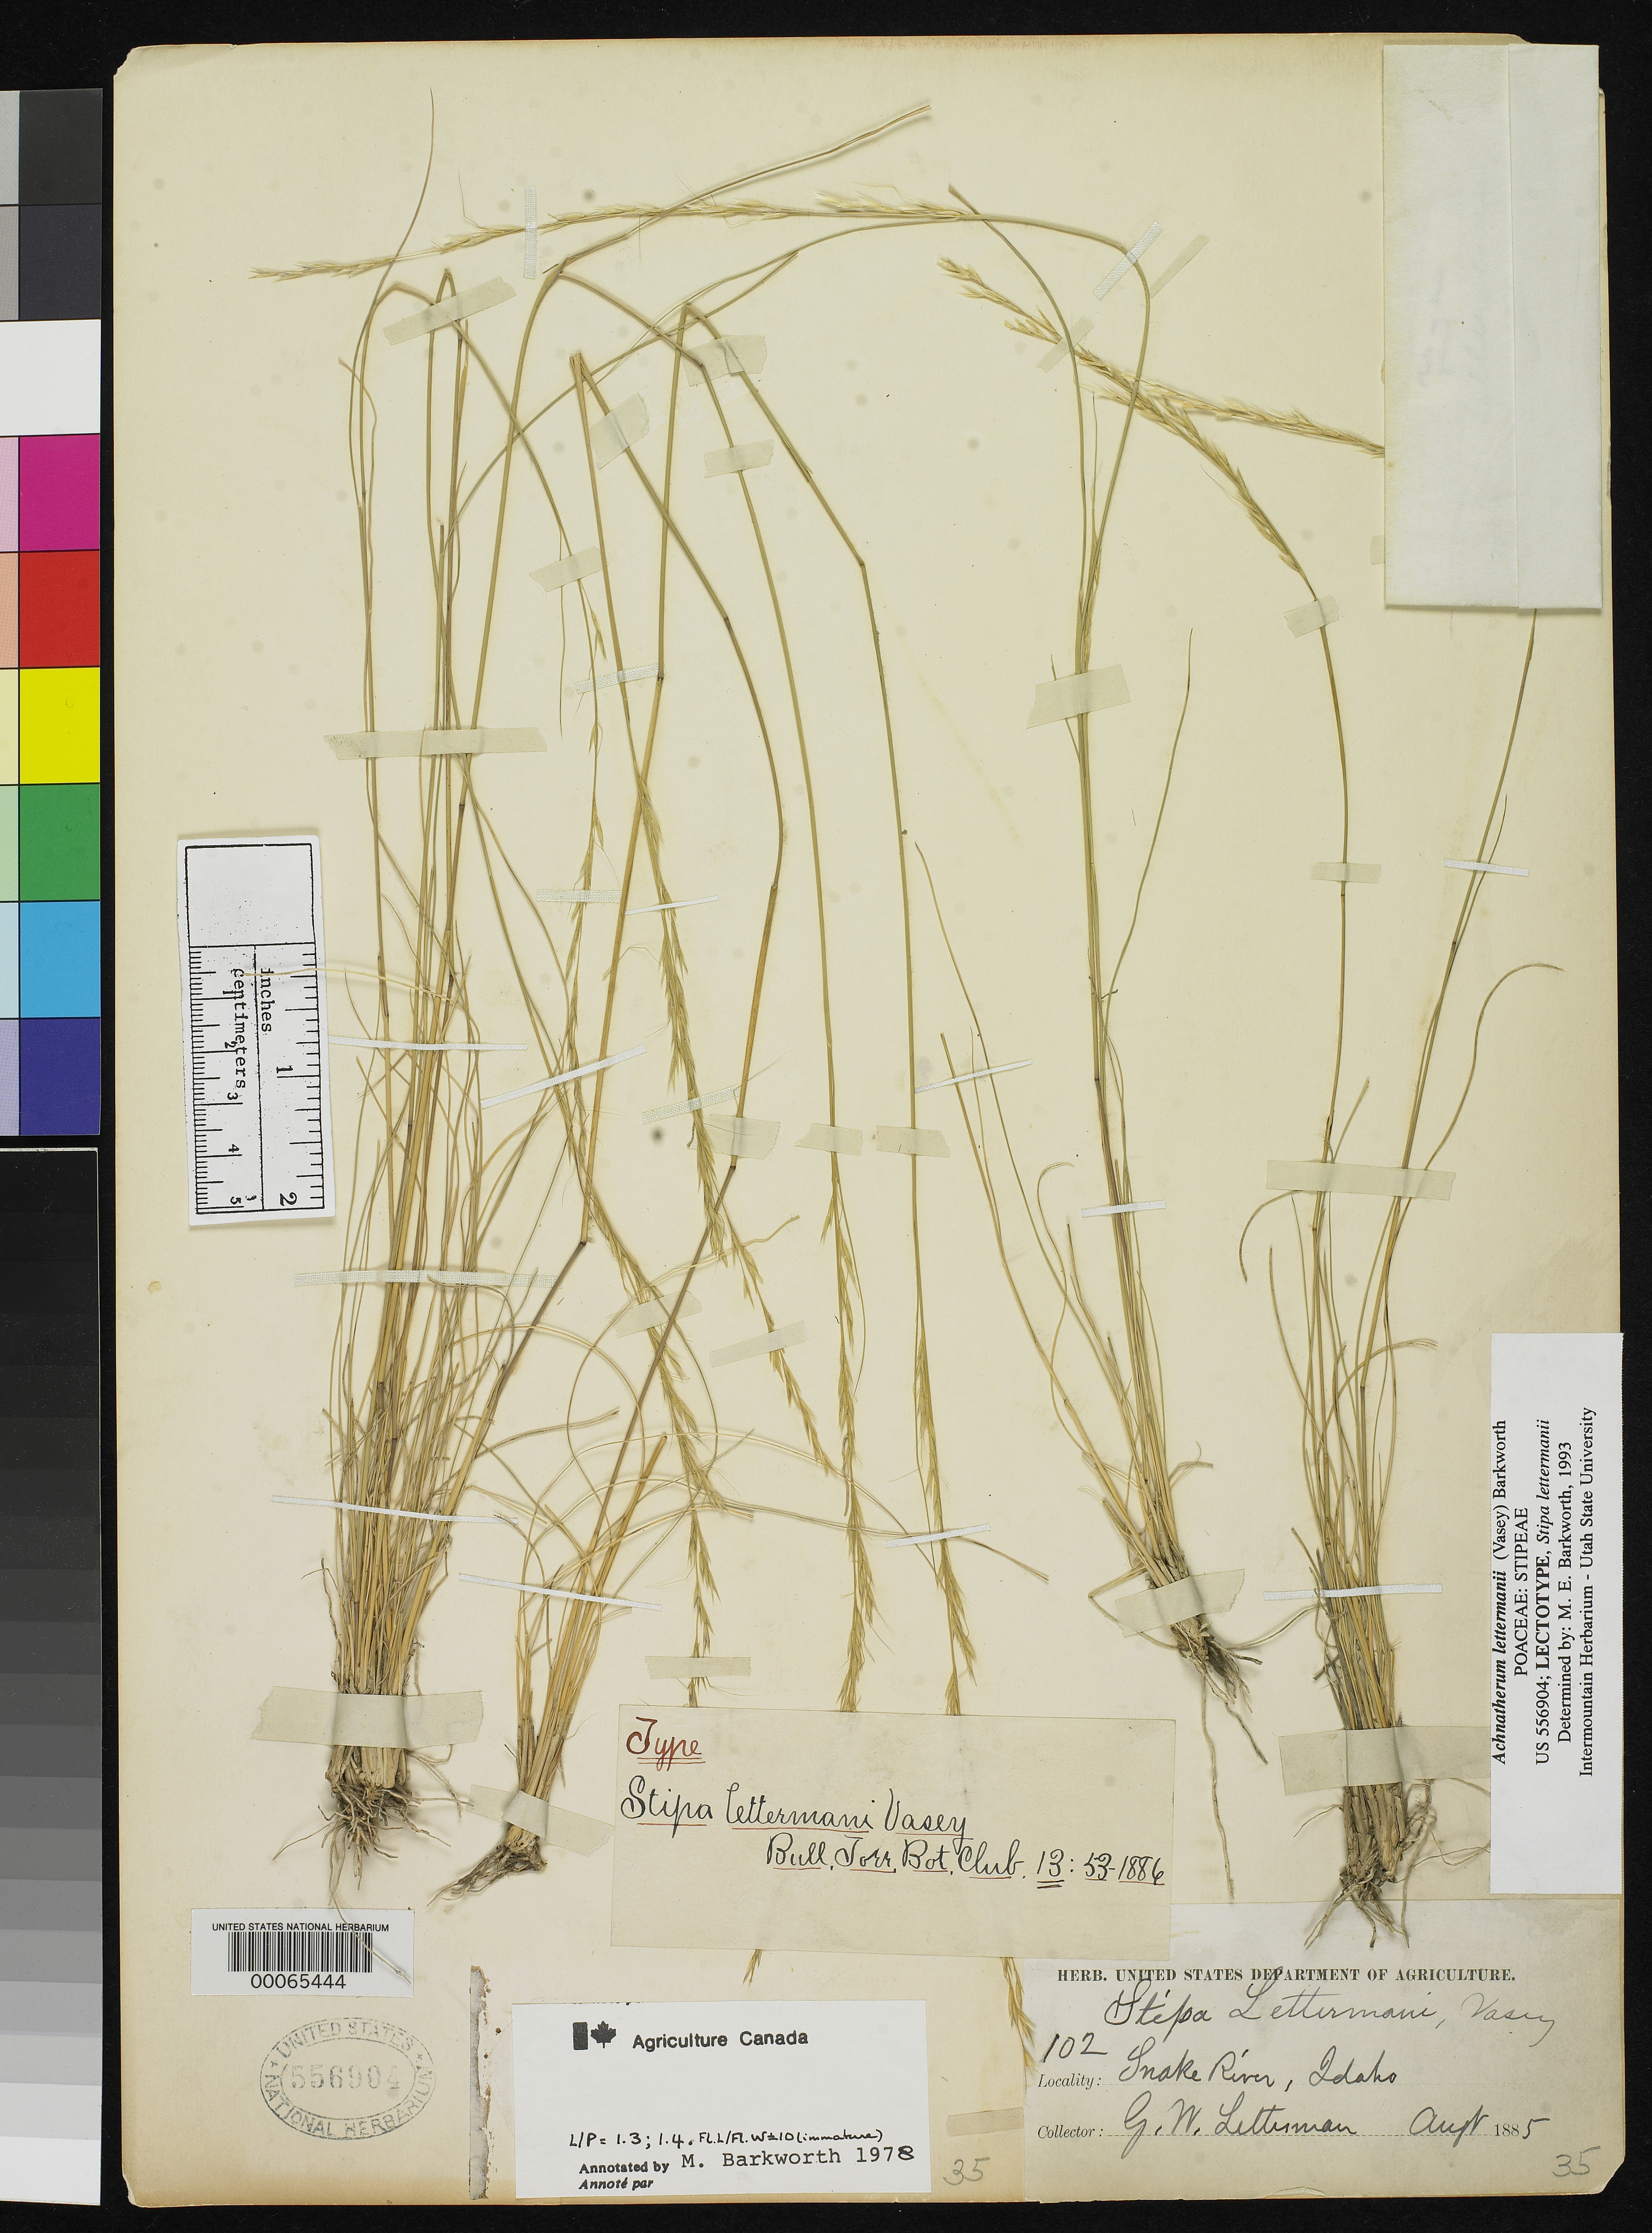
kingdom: Plantae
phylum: Tracheophyta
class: Liliopsida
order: Poales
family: Poaceae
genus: Stipa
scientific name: Stipa lettermanii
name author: Vasey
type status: Holotype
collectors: G. W. Letterman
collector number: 102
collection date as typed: Aug 1885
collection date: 1885-08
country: United States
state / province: Idaho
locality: Snake River.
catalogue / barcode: US 556904